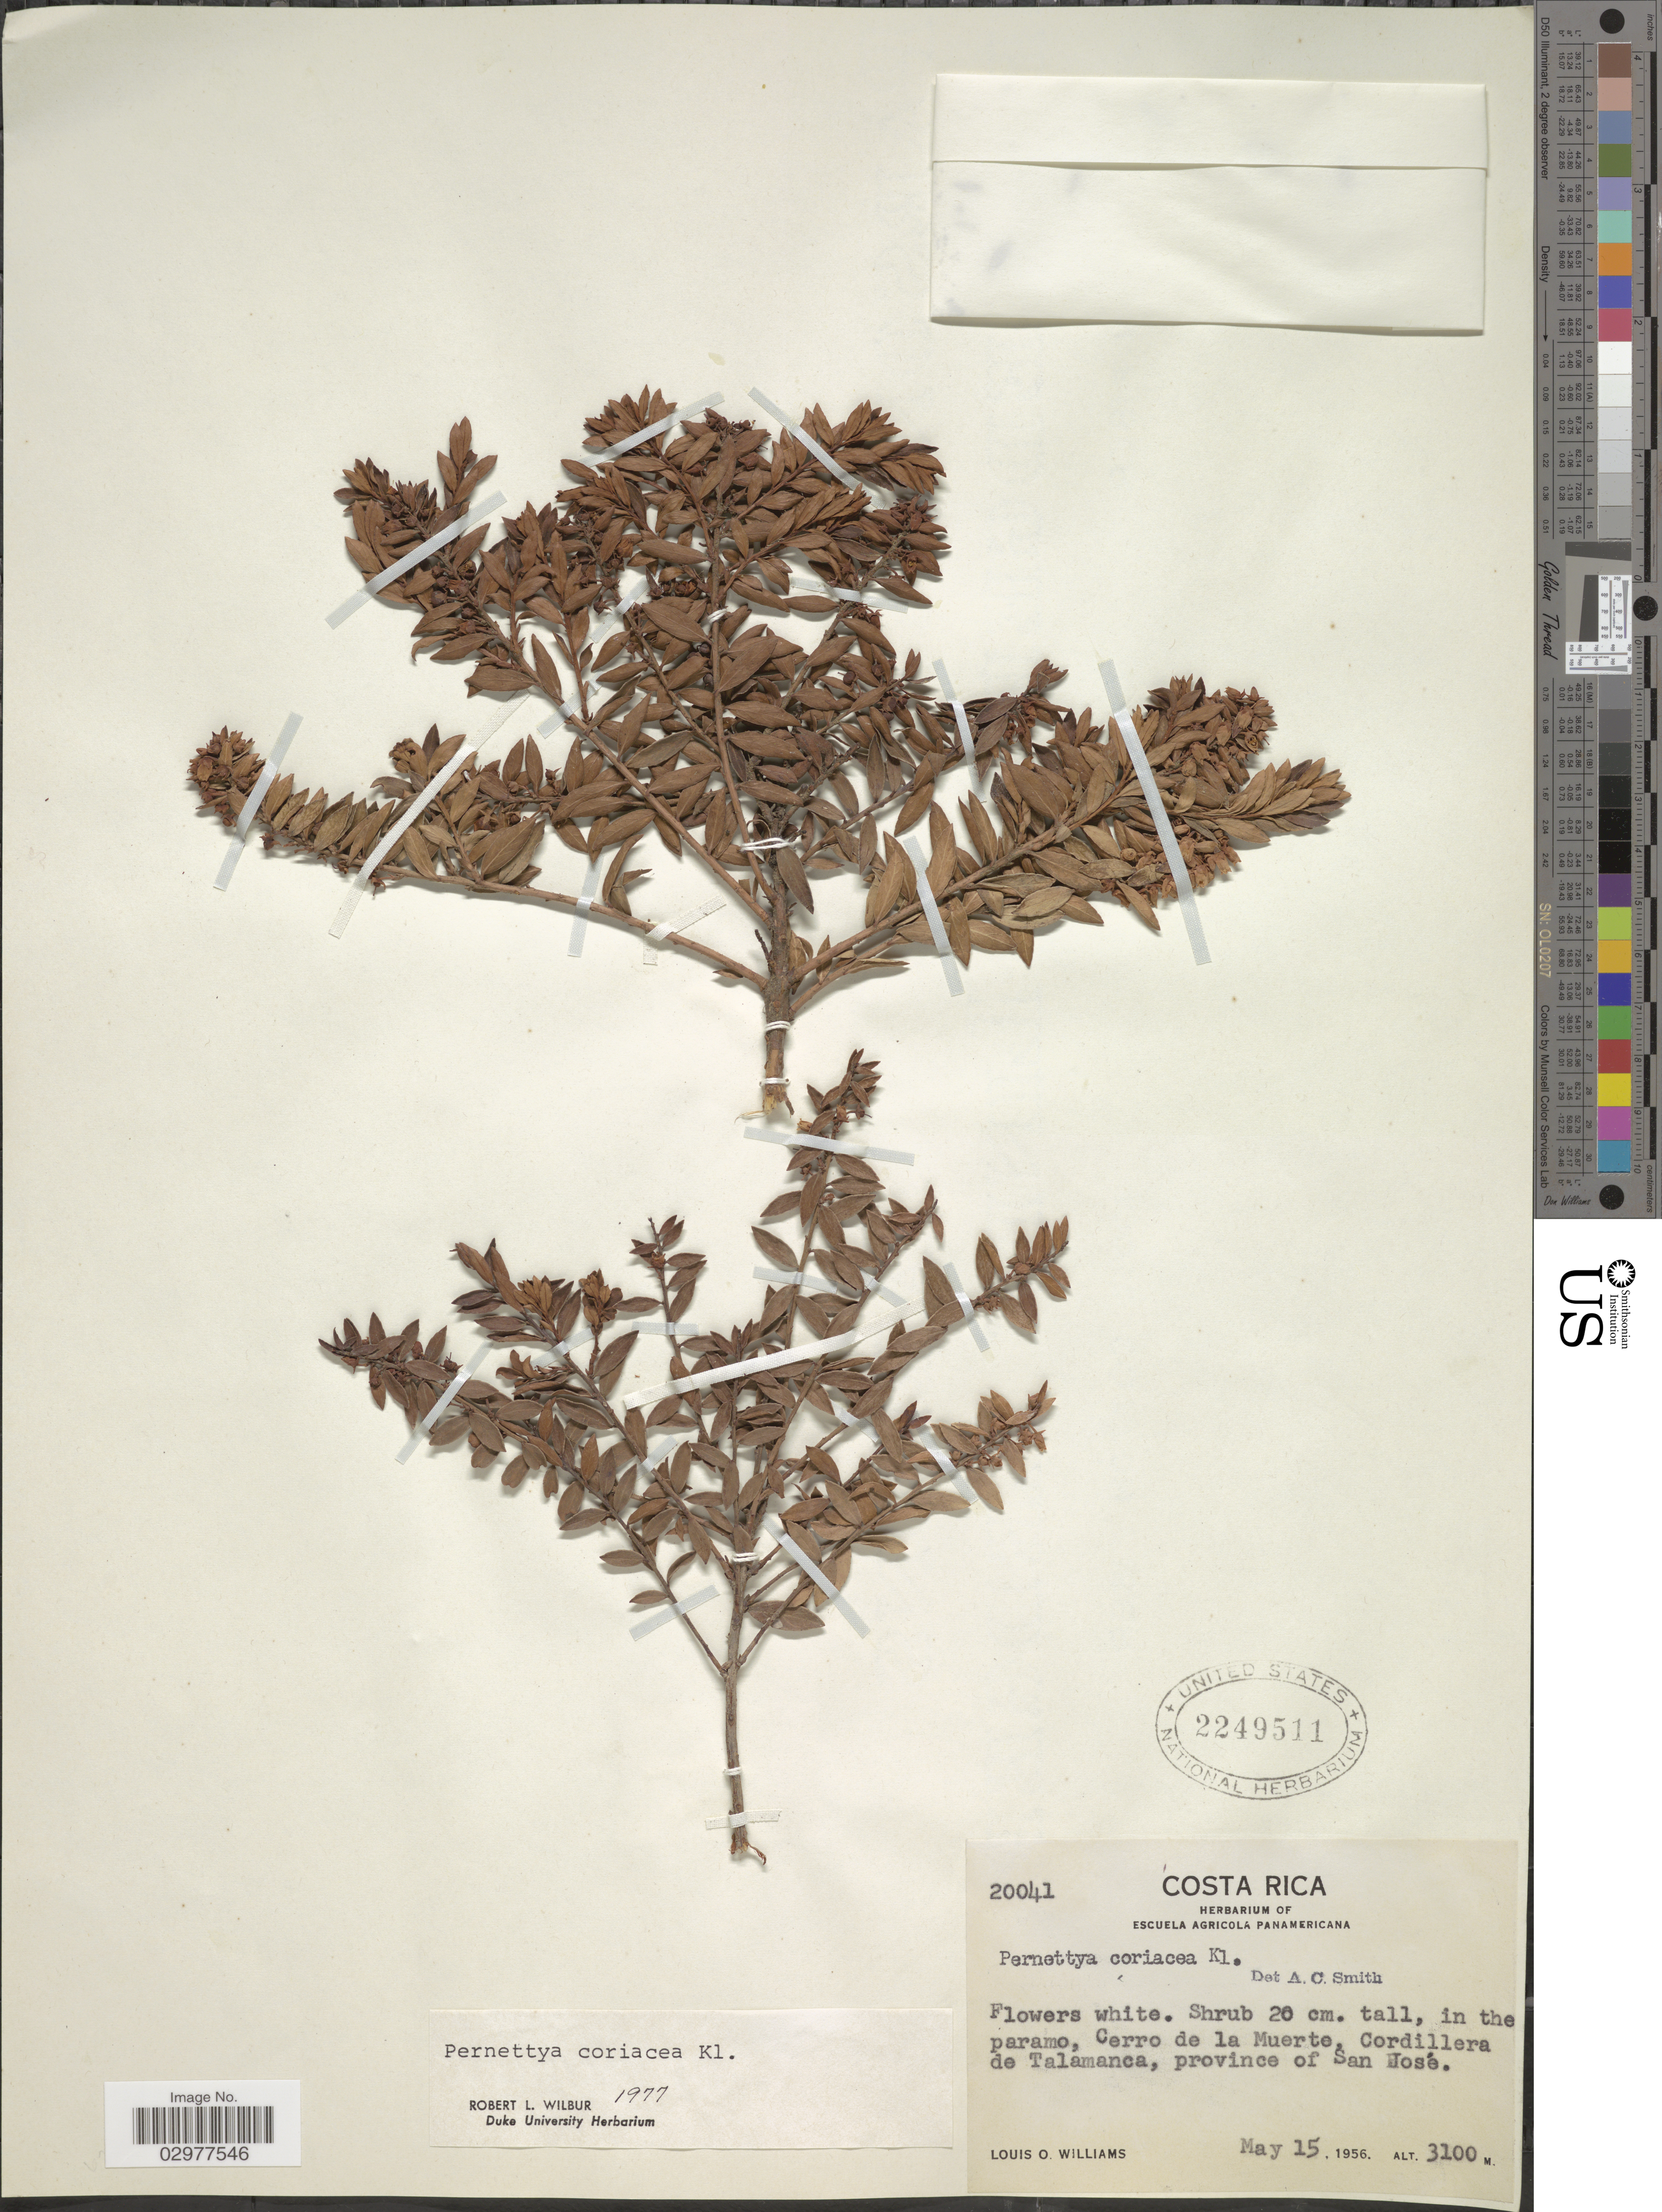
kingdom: Plantae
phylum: Tracheophyta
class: Magnoliopsida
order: Ericales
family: Ericaceae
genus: Pernettya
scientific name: Pernettya prostrata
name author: (Cav.) DC.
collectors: L. O. Williams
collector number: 20041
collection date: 1956-05-15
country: Costa Rica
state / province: San José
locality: Cerro de la Muerte, Cordillera de Talamanca.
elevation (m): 3100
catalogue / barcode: US 2249511